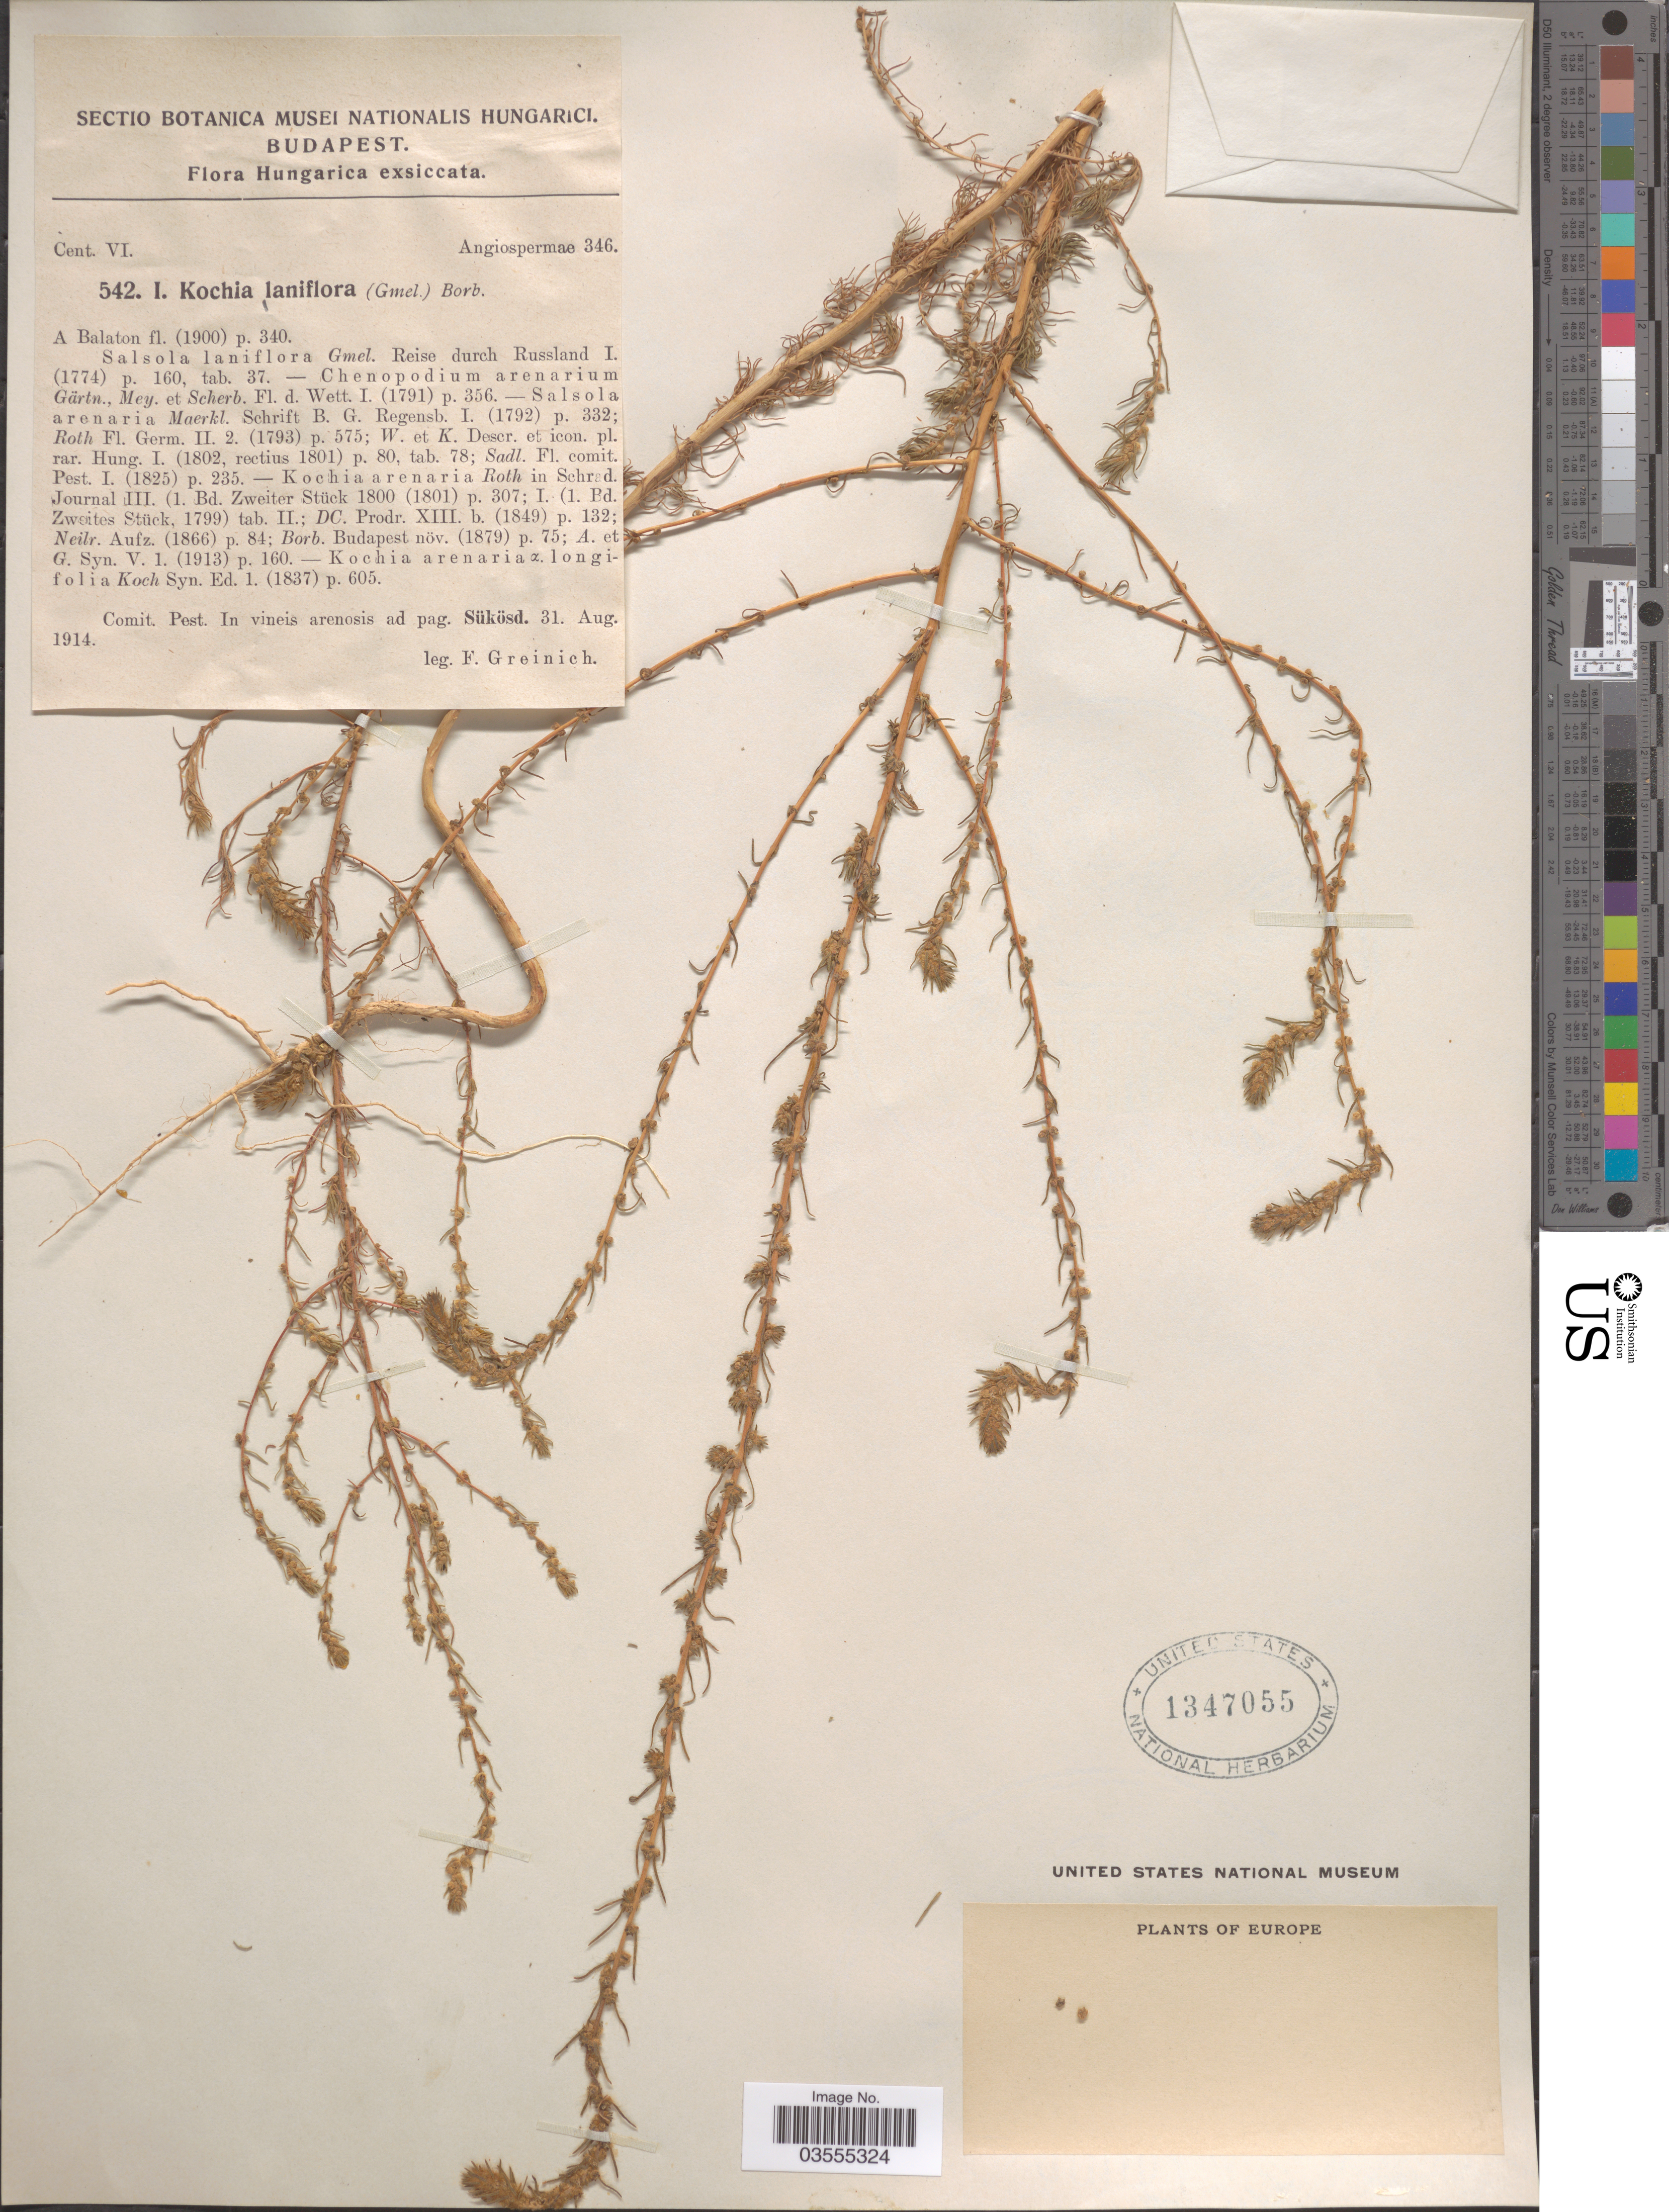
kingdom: Plantae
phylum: Tracheophyta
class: Magnoliopsida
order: Caryophyllales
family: Amaranthaceae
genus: Bassia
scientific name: Bassia laniflora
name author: (S.G. Gmel.) A.J. Scott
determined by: Strong, Mark T., (BOT), Smithsonian Institution - National Museum of Natural History (UNITED STATES)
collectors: F. Greinich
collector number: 542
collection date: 1914-08-31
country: Hungary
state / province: Budapest, Capital District of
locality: Budapest. Comit. Pest. In vineis arenosis ad pag. Sükösd.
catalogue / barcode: US 1347055